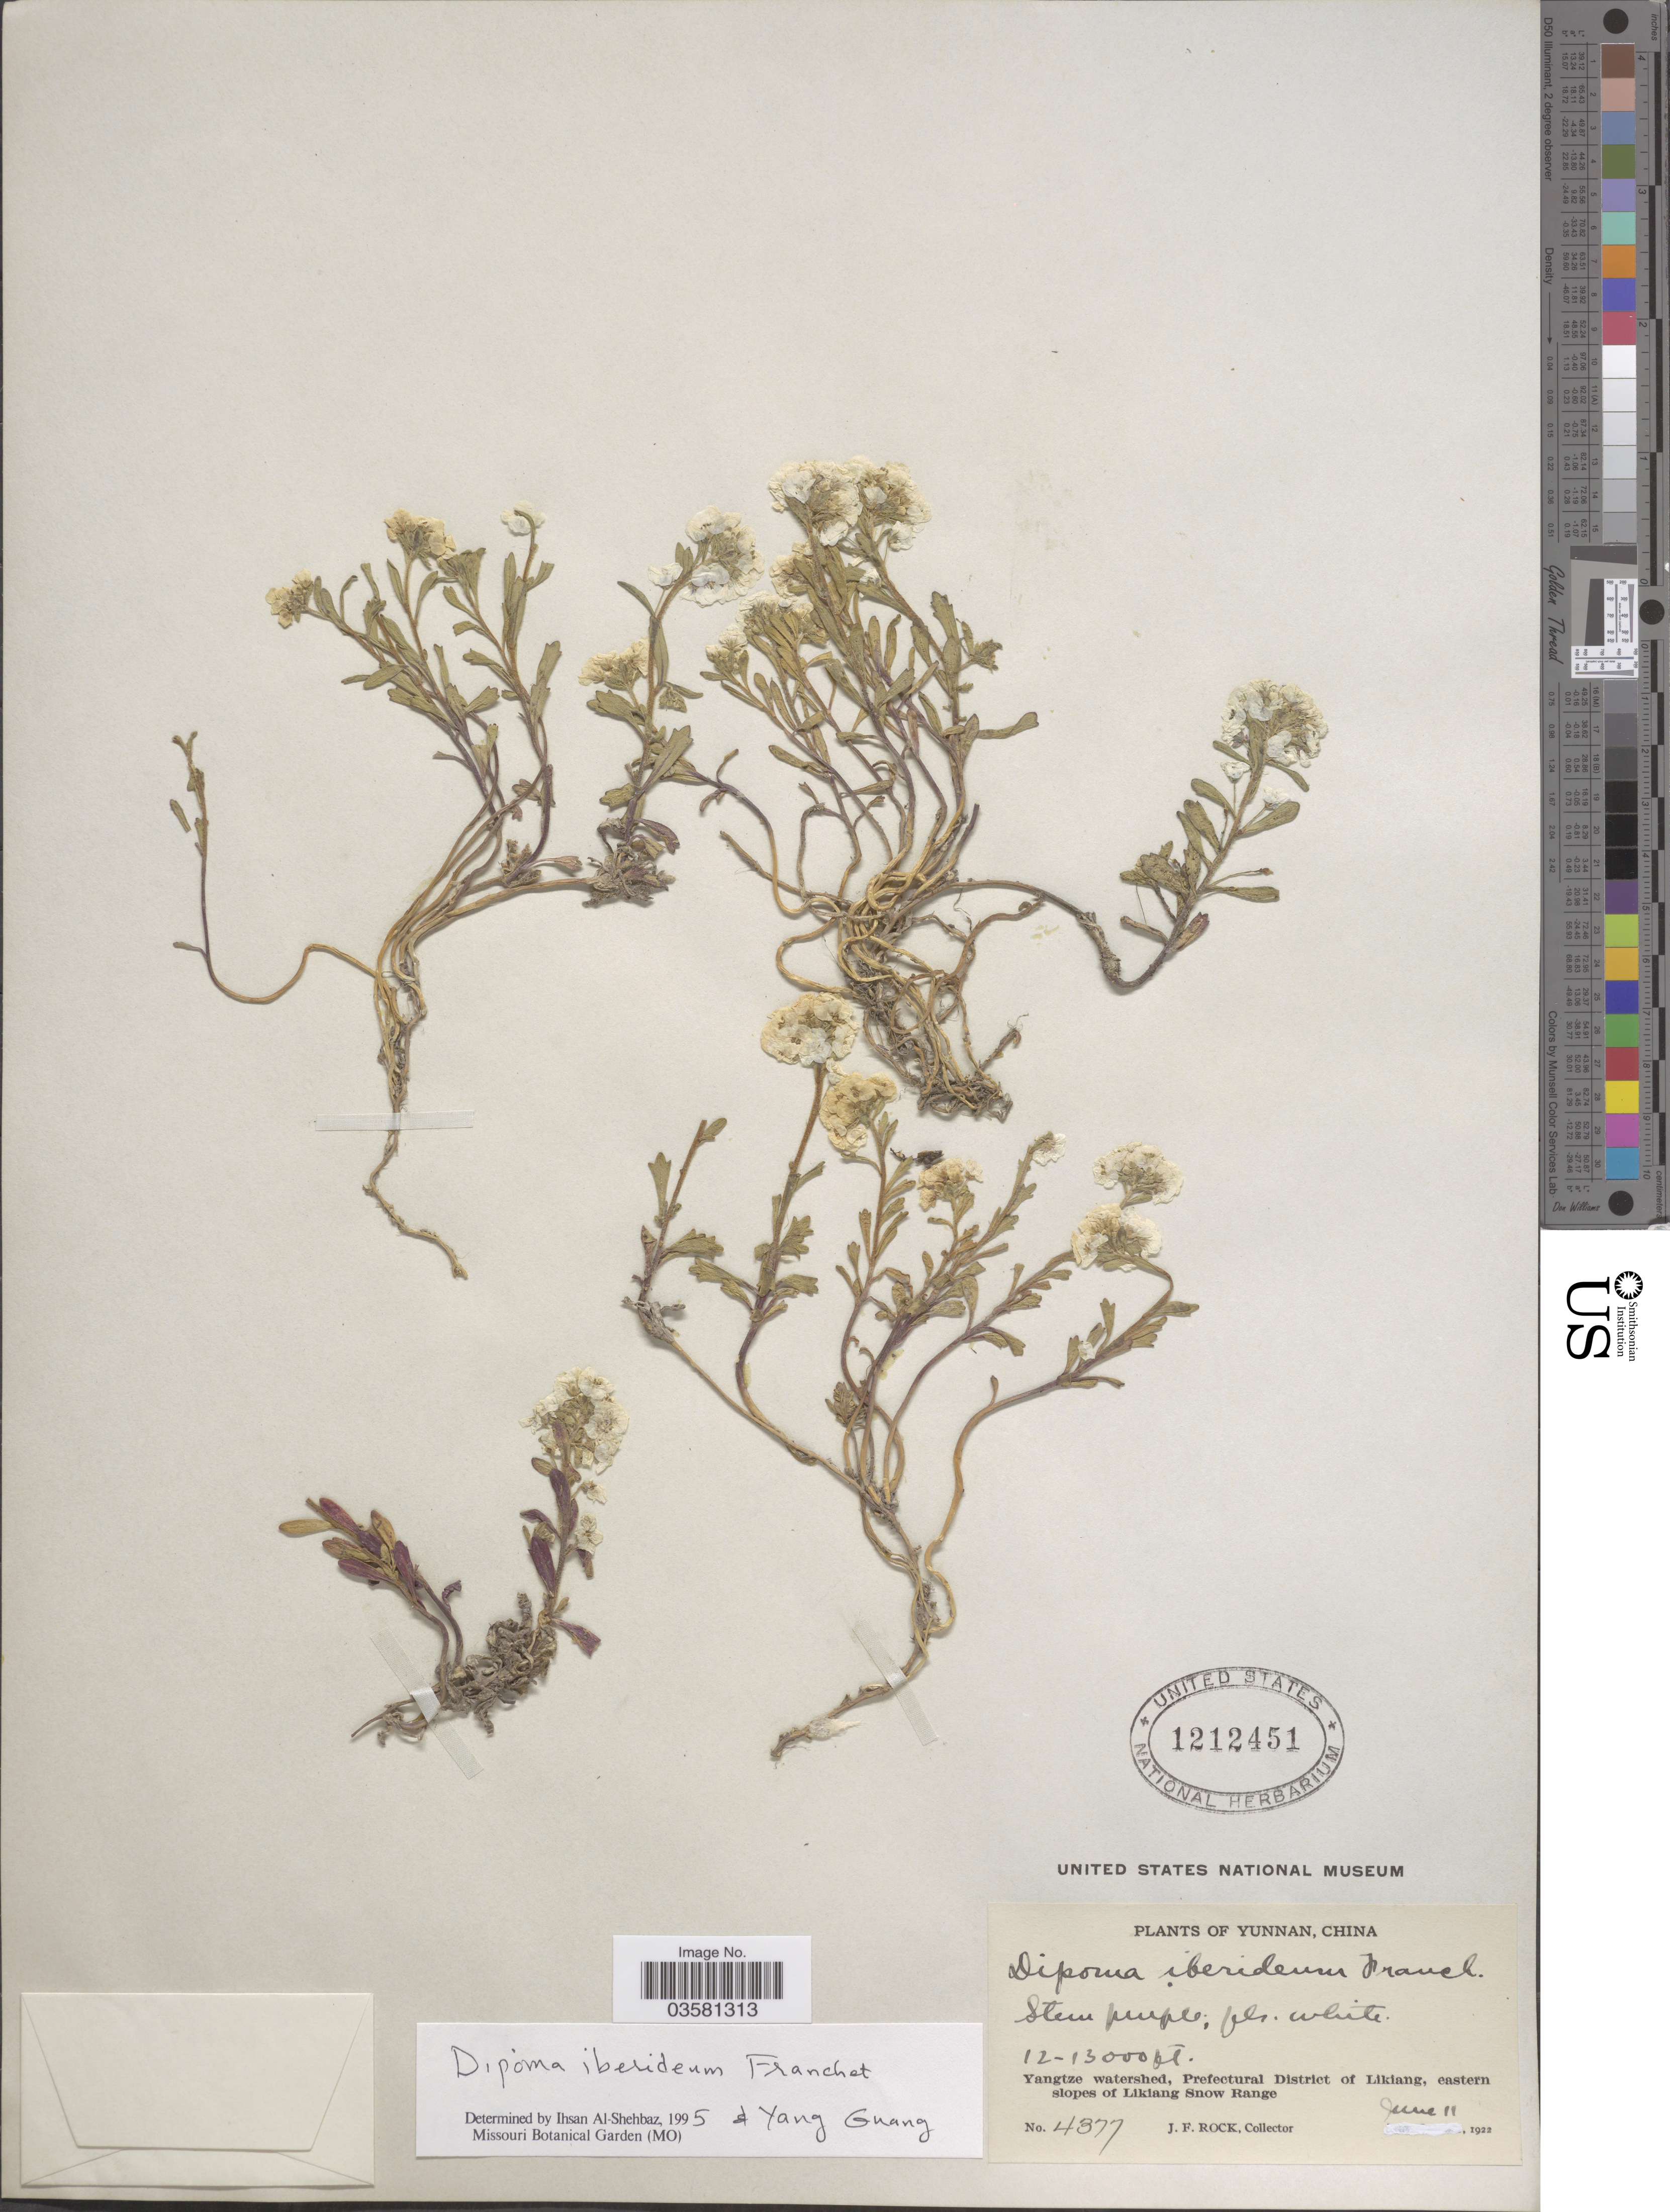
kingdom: Plantae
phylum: Tracheophyta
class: Magnoliopsida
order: Brassicales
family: Brassicaceae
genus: Dipoma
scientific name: Dipoma iberideum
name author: Franch.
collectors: J. Rock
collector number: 4377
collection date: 1922-06-11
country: China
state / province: Yunnan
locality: Yangtze watershed, Prefectural District of Likiang, eastern slopes of Likiang Snow Range.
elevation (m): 3658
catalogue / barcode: US 1212451